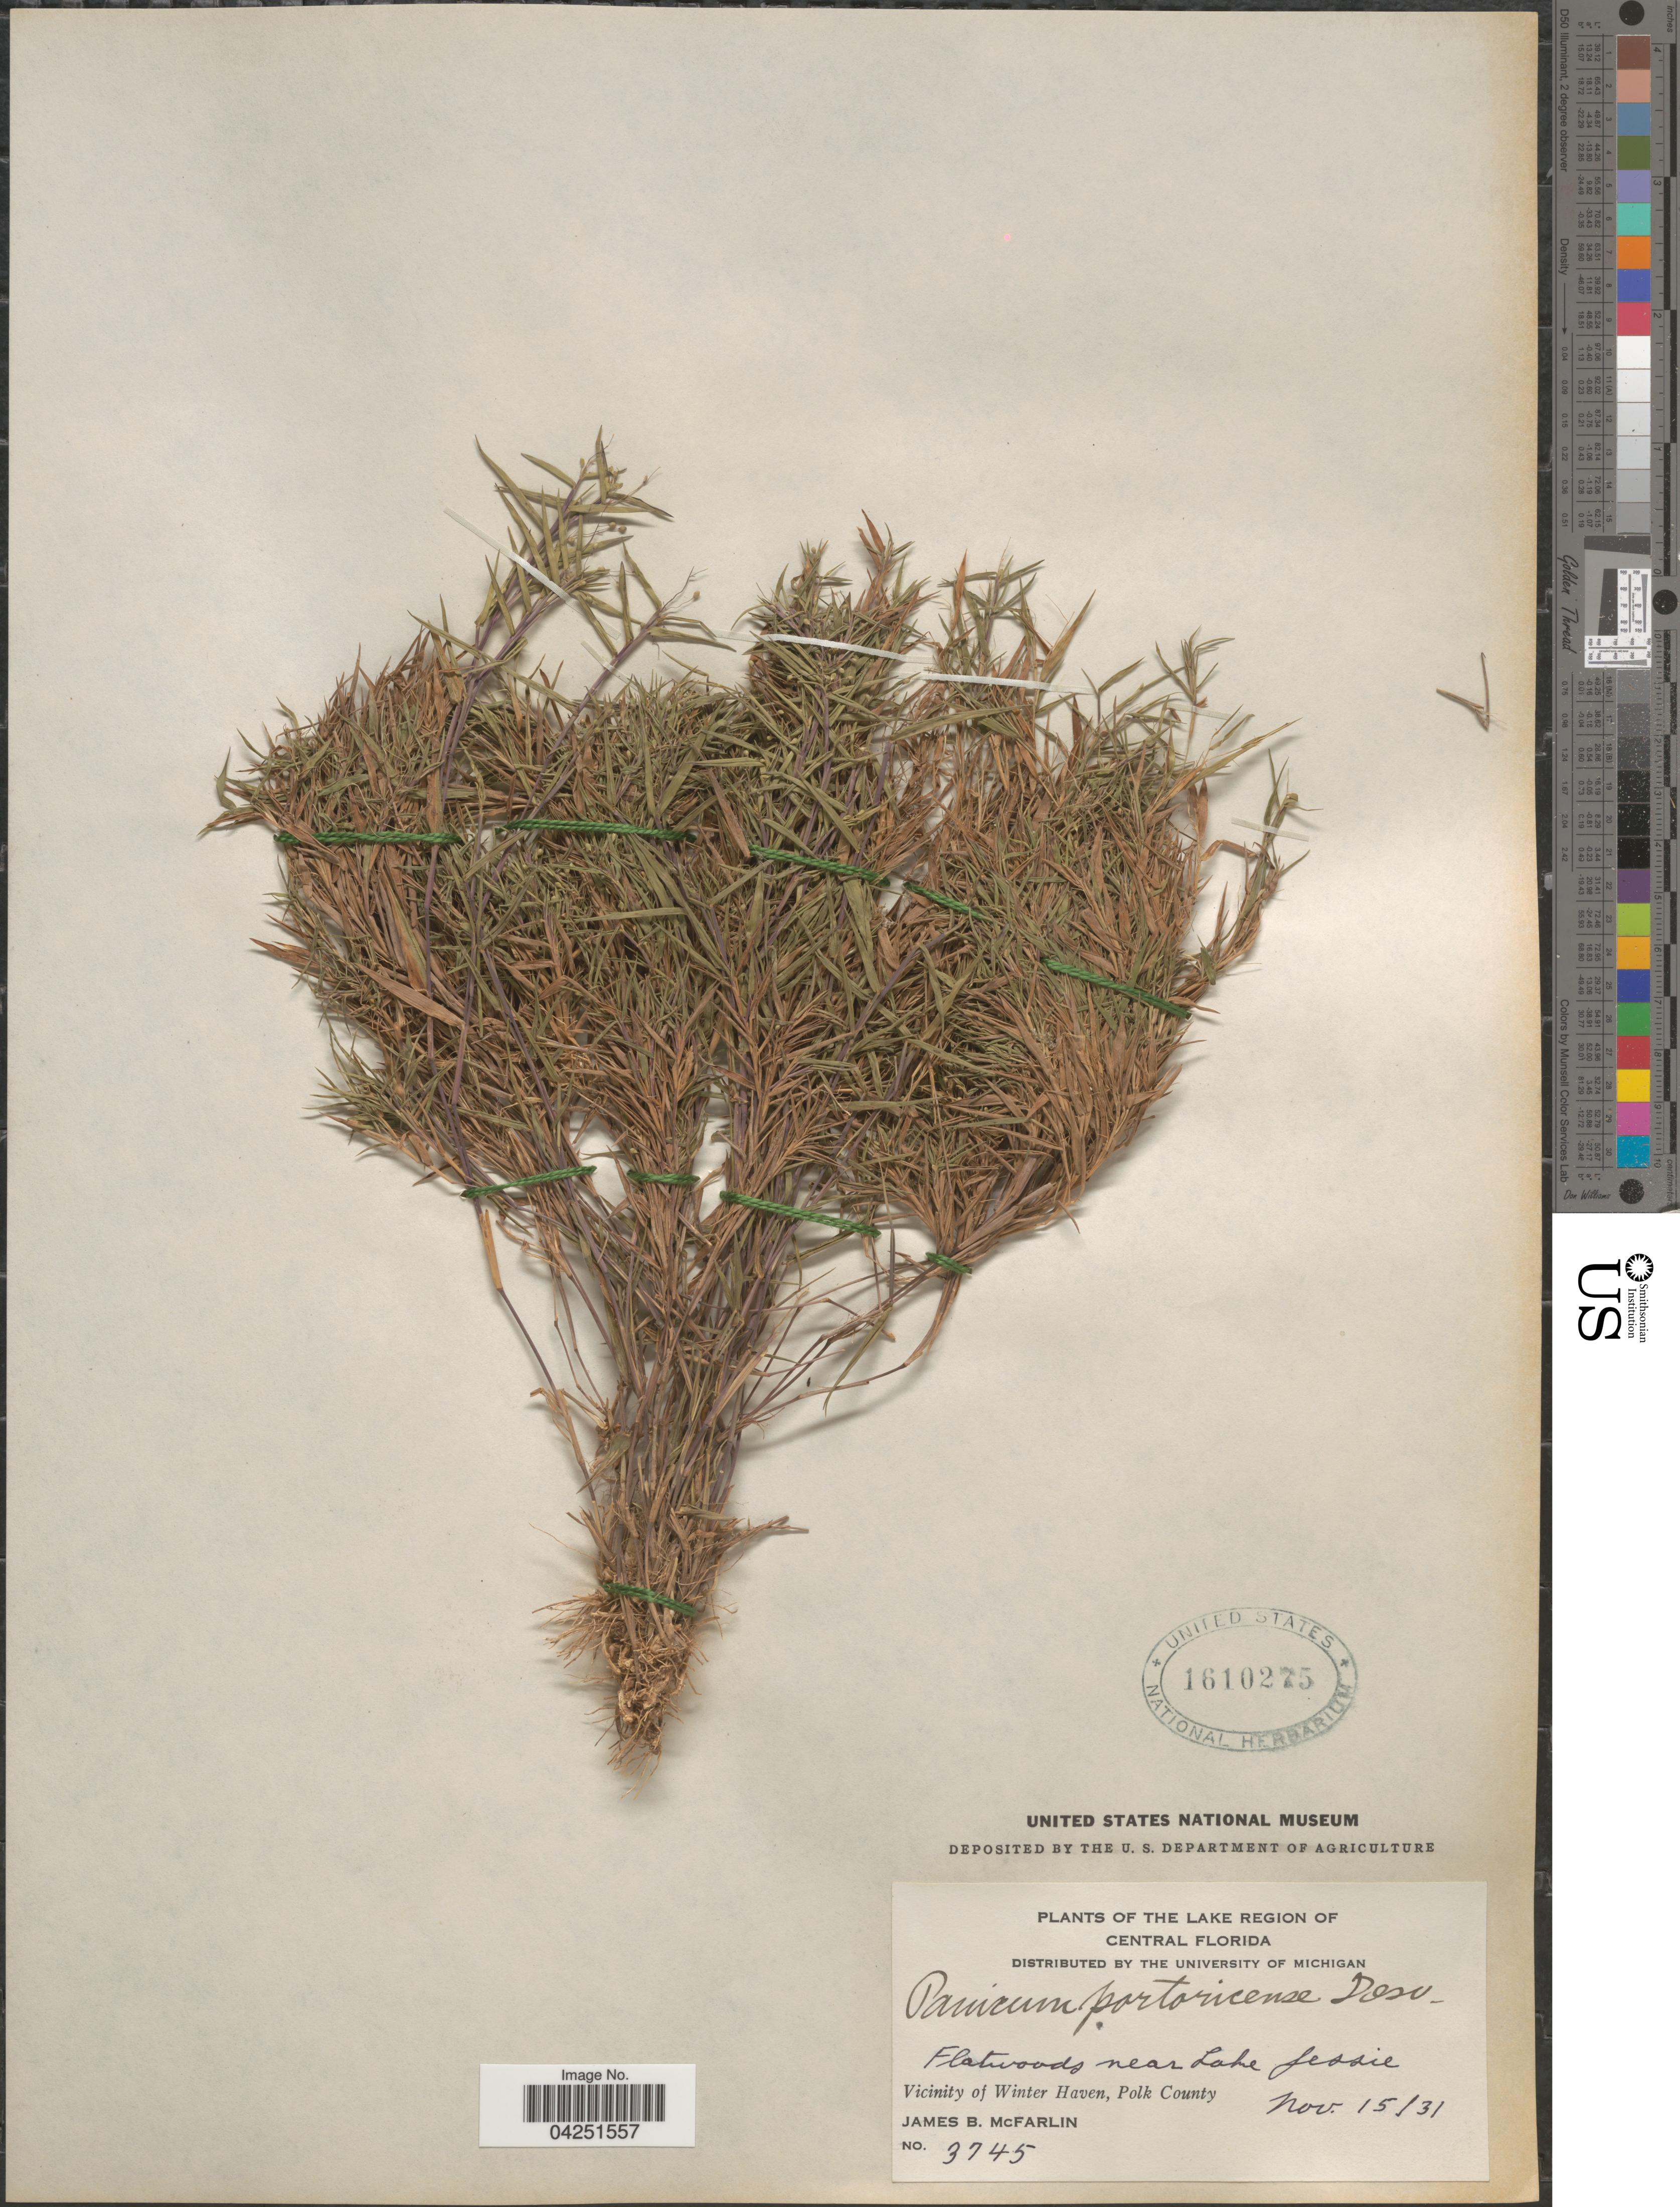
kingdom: Plantae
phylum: Tracheophyta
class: Liliopsida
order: Poales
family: Poaceae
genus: Dichanthelium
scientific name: Dichanthelium acuminatum var. acuminatum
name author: (Sw.) Gould & C.A. Clark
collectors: J. McFarlin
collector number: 3745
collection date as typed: Transcribed d/m/y: 15/11/31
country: United States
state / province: Florida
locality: The Lake Region of Central Florida. Flatwoods near Lake Jessie. Vicinity of Winter Haven, Polk County.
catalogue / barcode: US 1610275